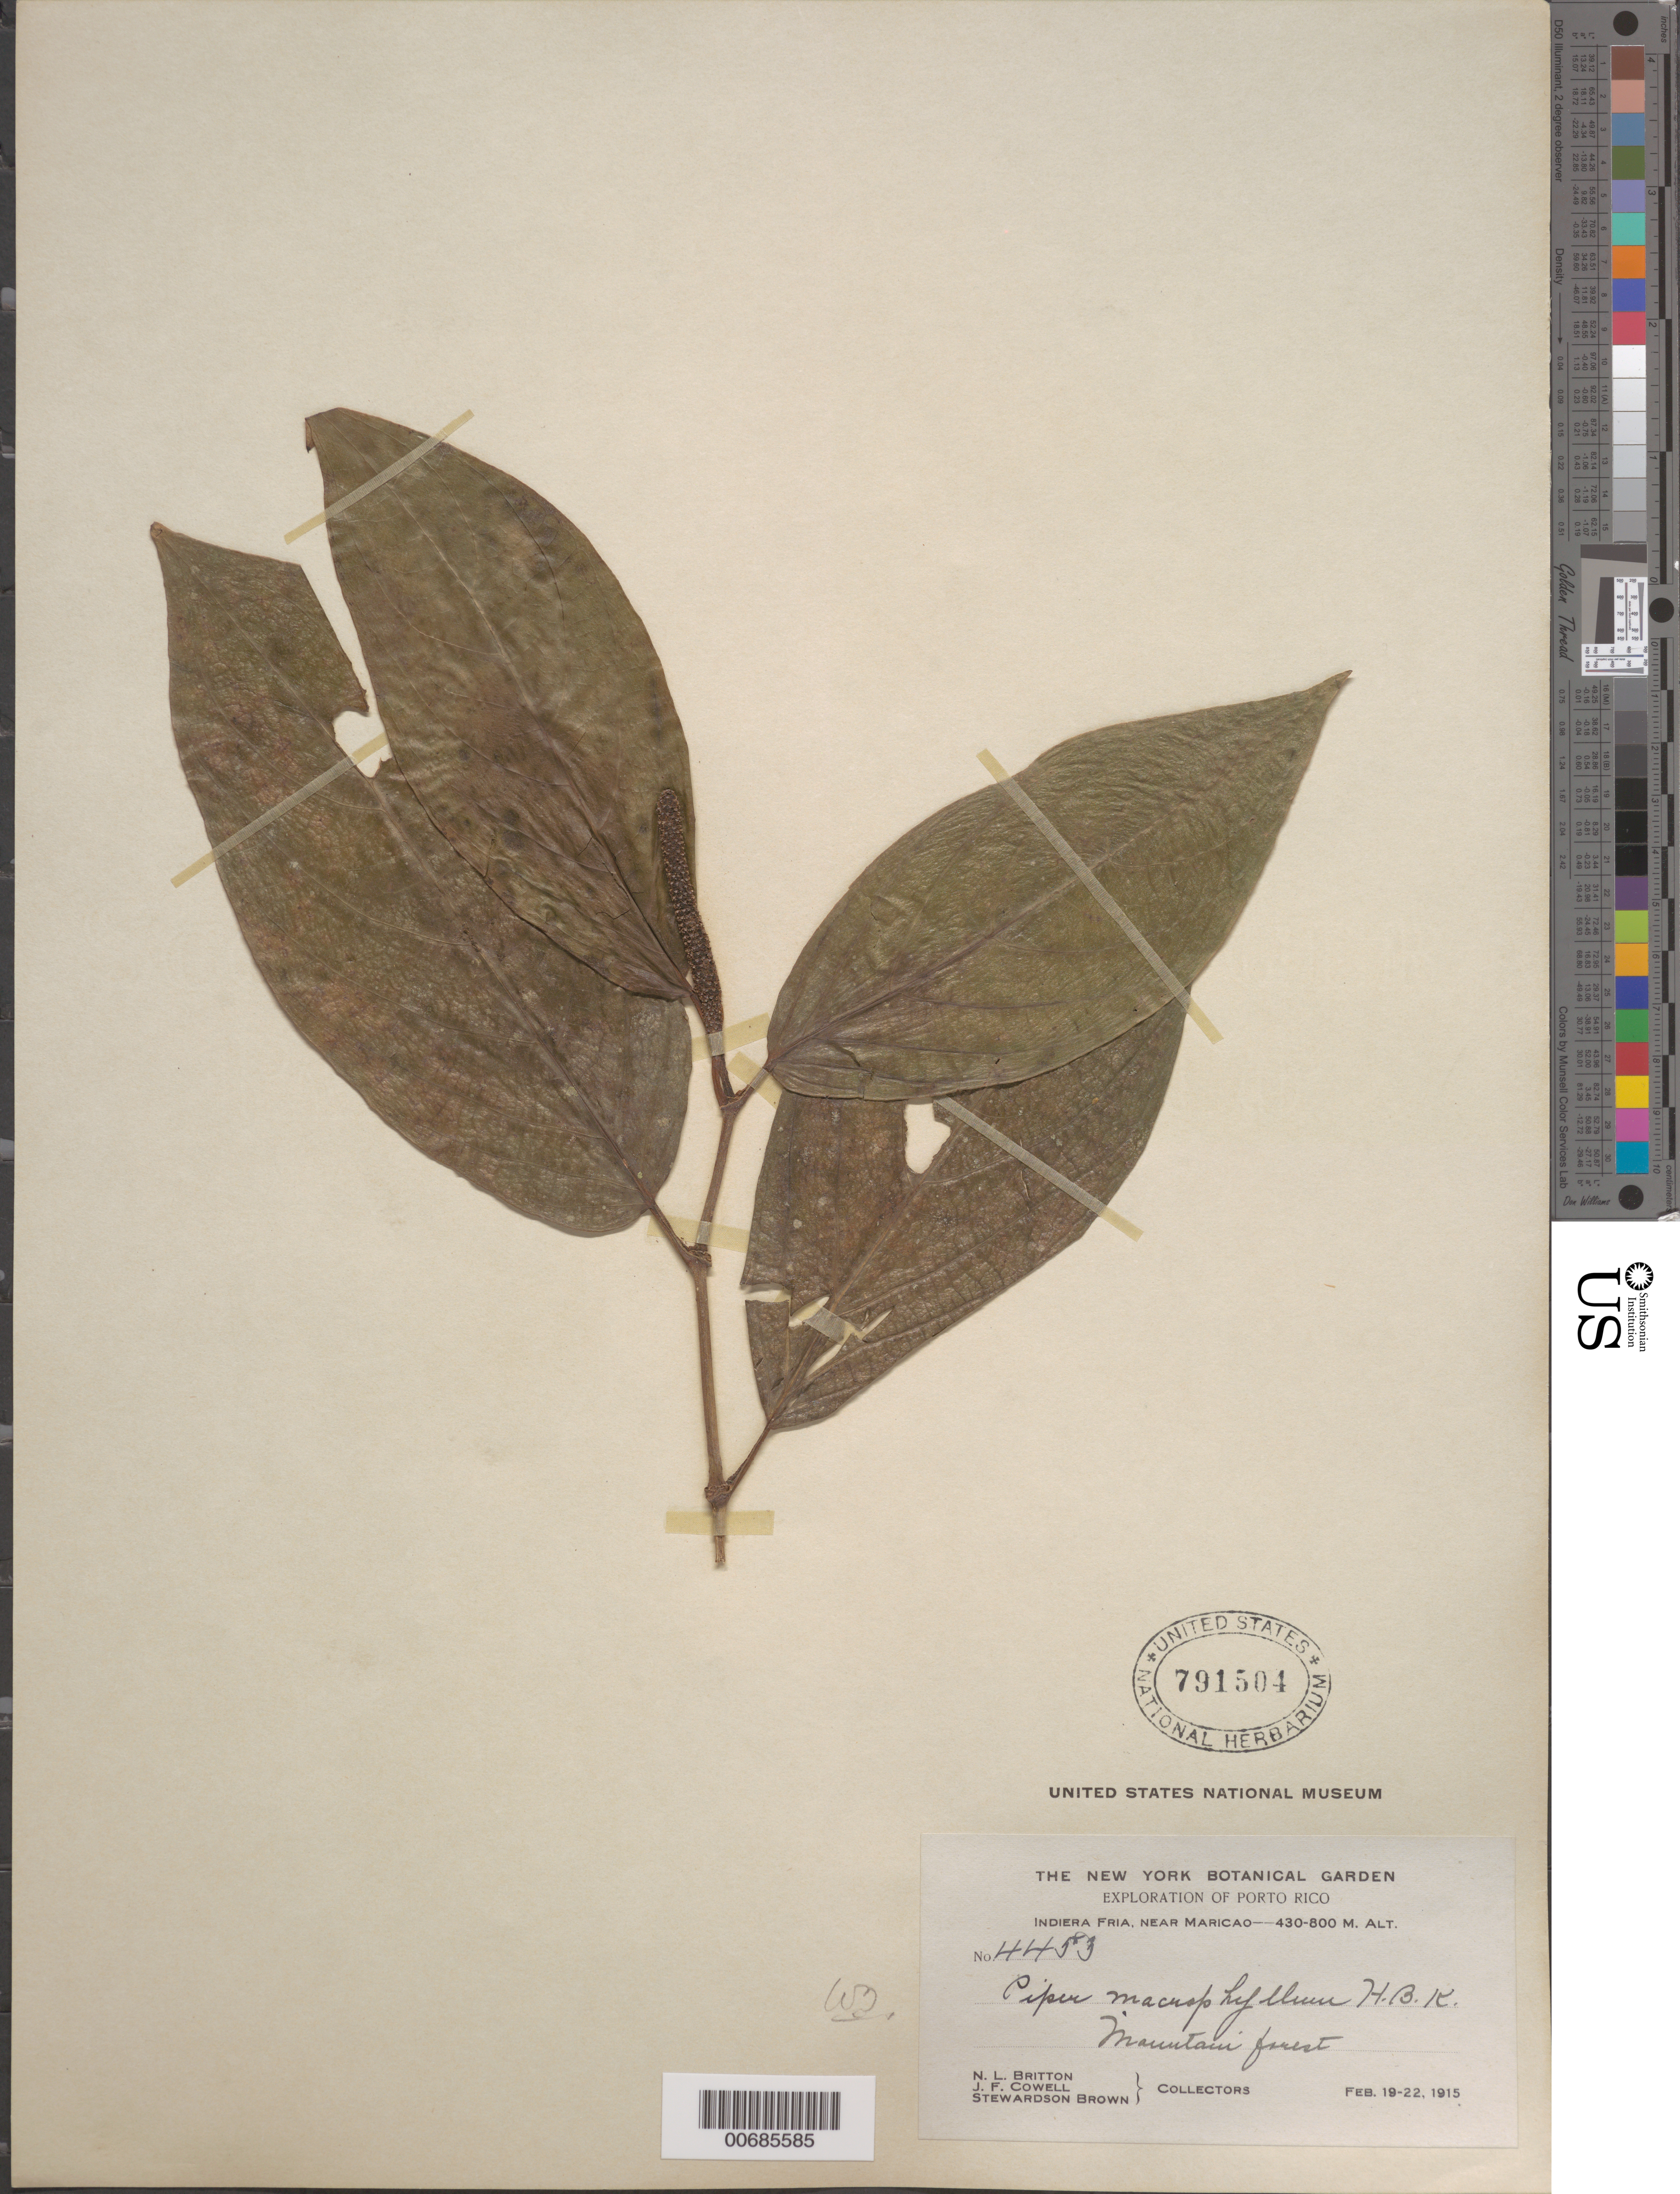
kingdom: Plantae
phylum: Tracheophyta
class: Magnoliopsida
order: Piperales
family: Piperaceae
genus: Piper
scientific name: Piper macrophyllum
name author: Kunth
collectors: N. Britton, J. F. Cowell & S. Brown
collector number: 4453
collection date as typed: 19 Feb 1915 to 22 Feb 1915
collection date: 1915-02-19/1915-02-22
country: Puerto Rico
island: Greater Antilles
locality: Indiera Fria, near Maricao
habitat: mountain forests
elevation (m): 430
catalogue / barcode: US 791504